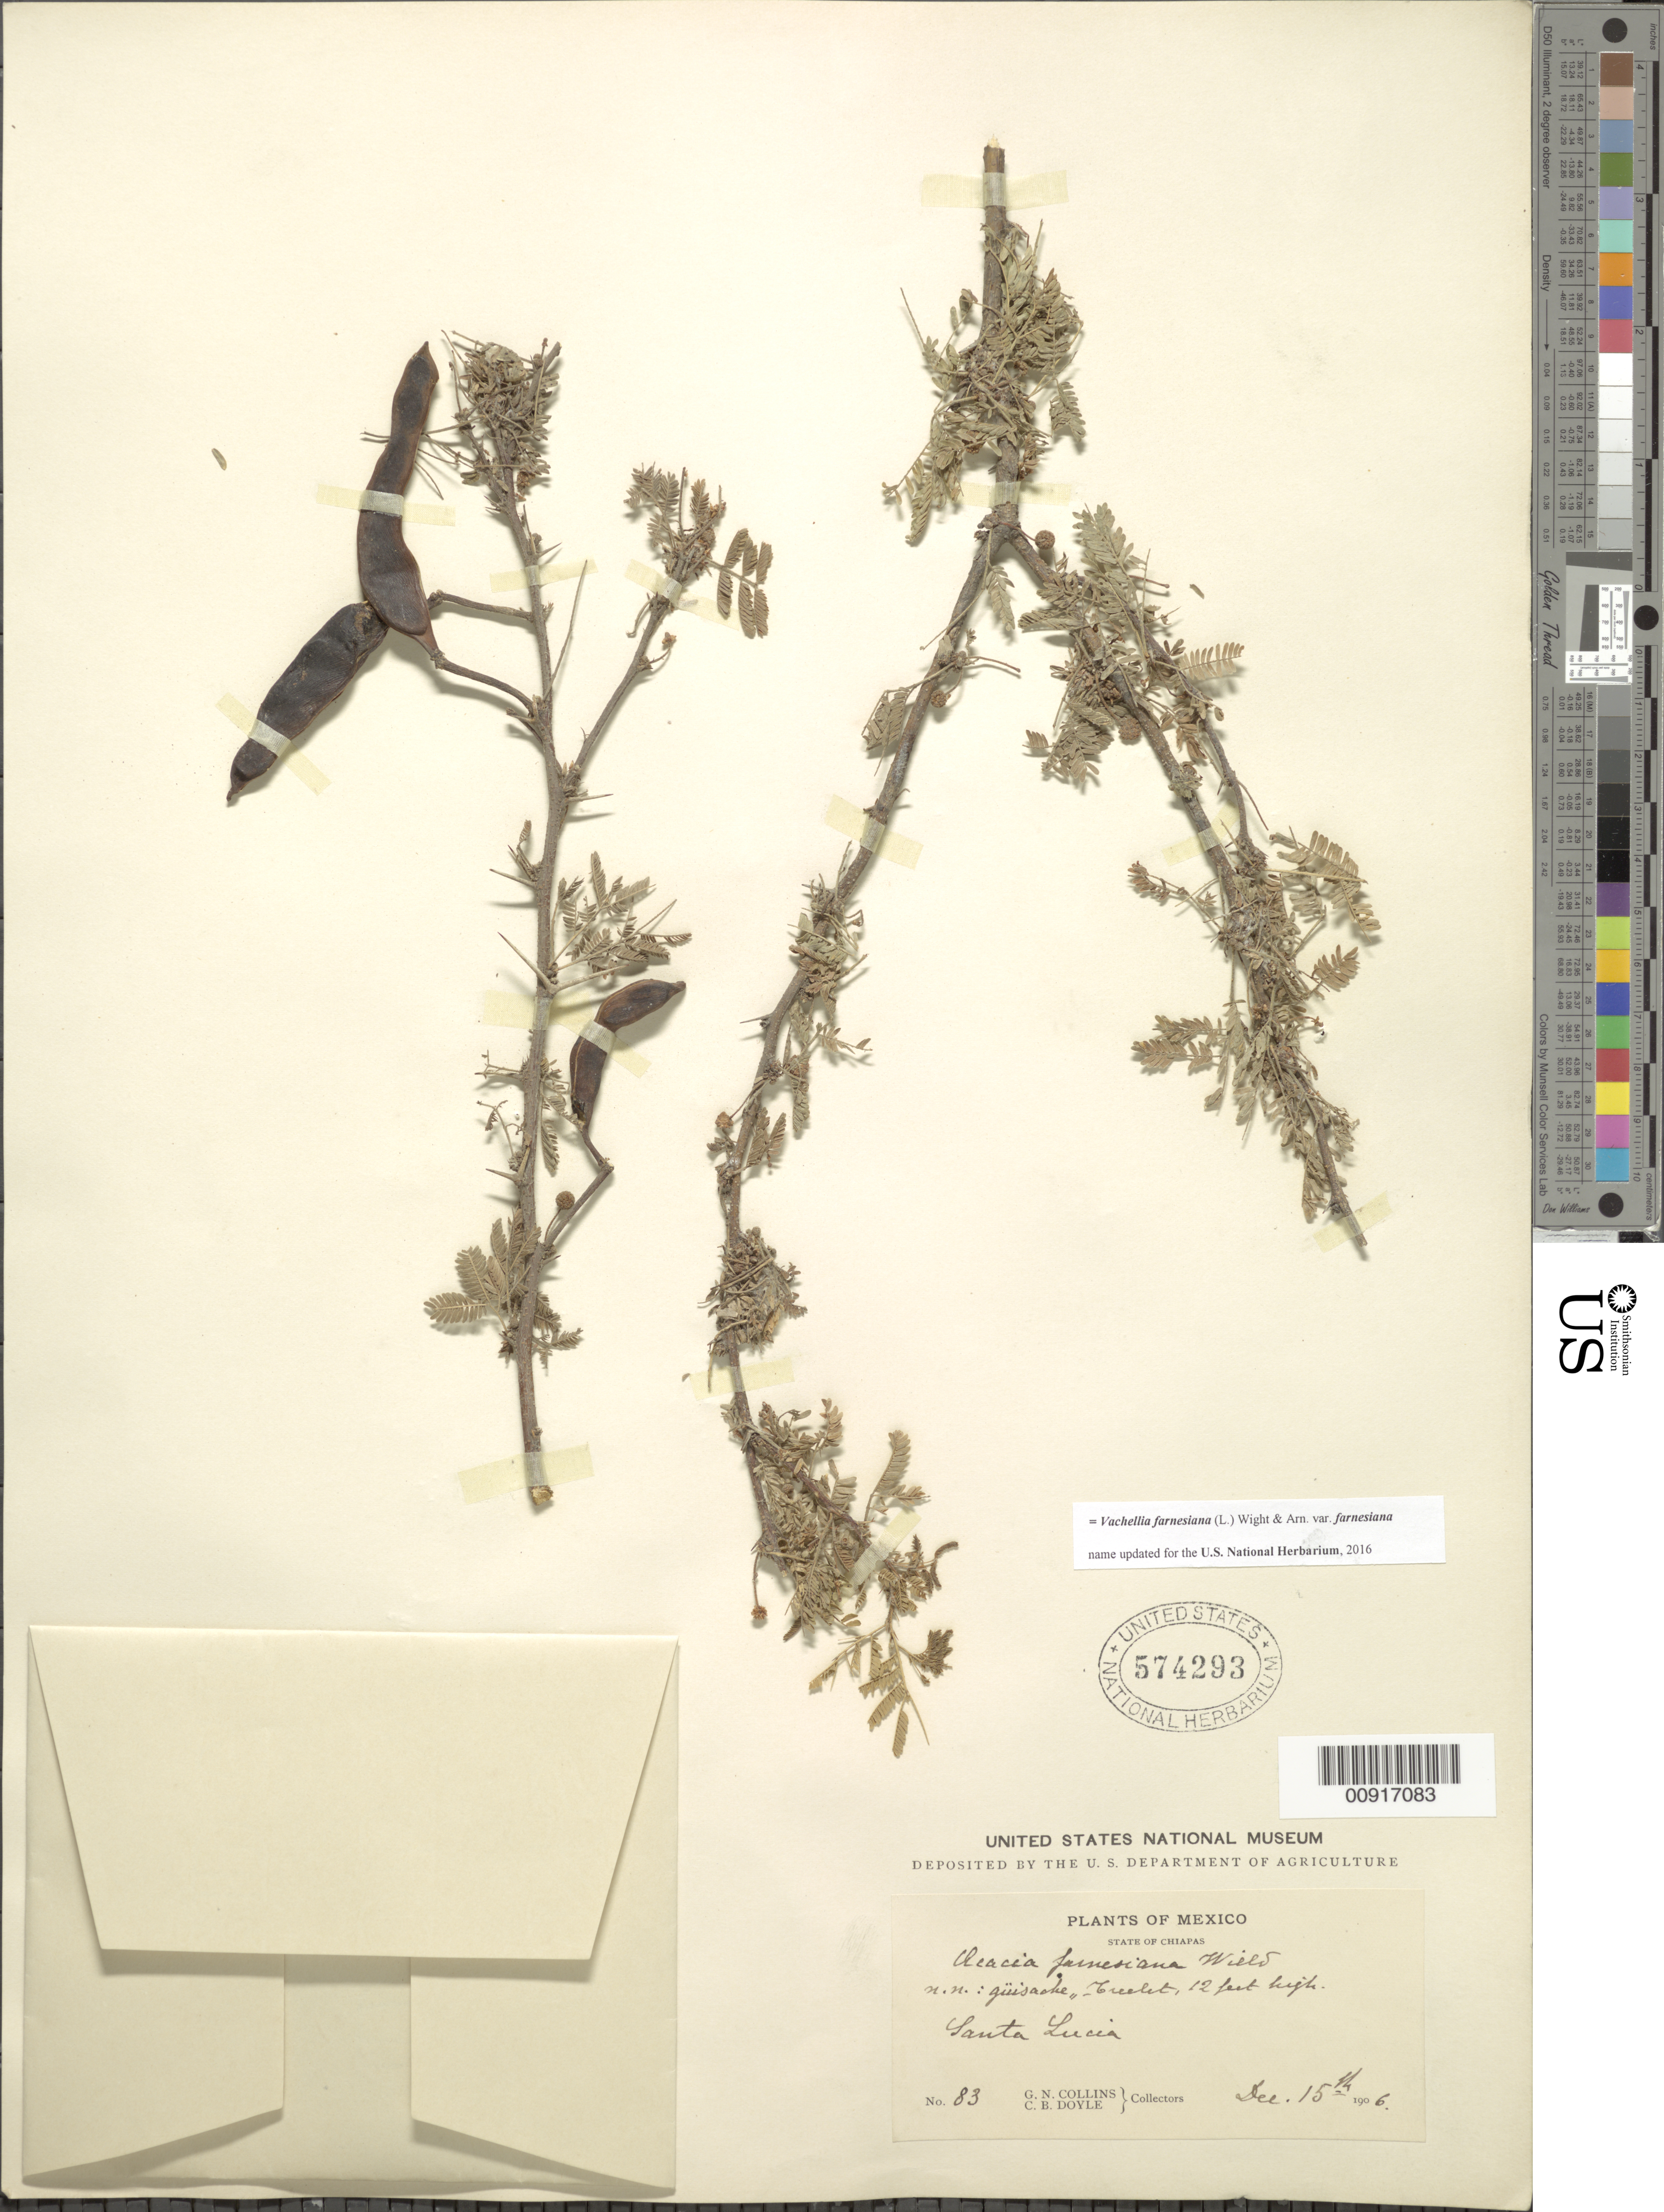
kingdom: Plantae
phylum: Tracheophyta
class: Magnoliopsida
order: Fabales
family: Fabaceae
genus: Vachellia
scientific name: Vachellia farnesiana var. farnesiana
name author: (L.) Wight & Arn.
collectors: G. N. Collins & C. Doyle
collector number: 83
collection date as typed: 15 Dec 1906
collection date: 1906-12-15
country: Mexico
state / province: Chiapas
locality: Santa Lucia, State of Chipas.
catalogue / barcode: US 574293